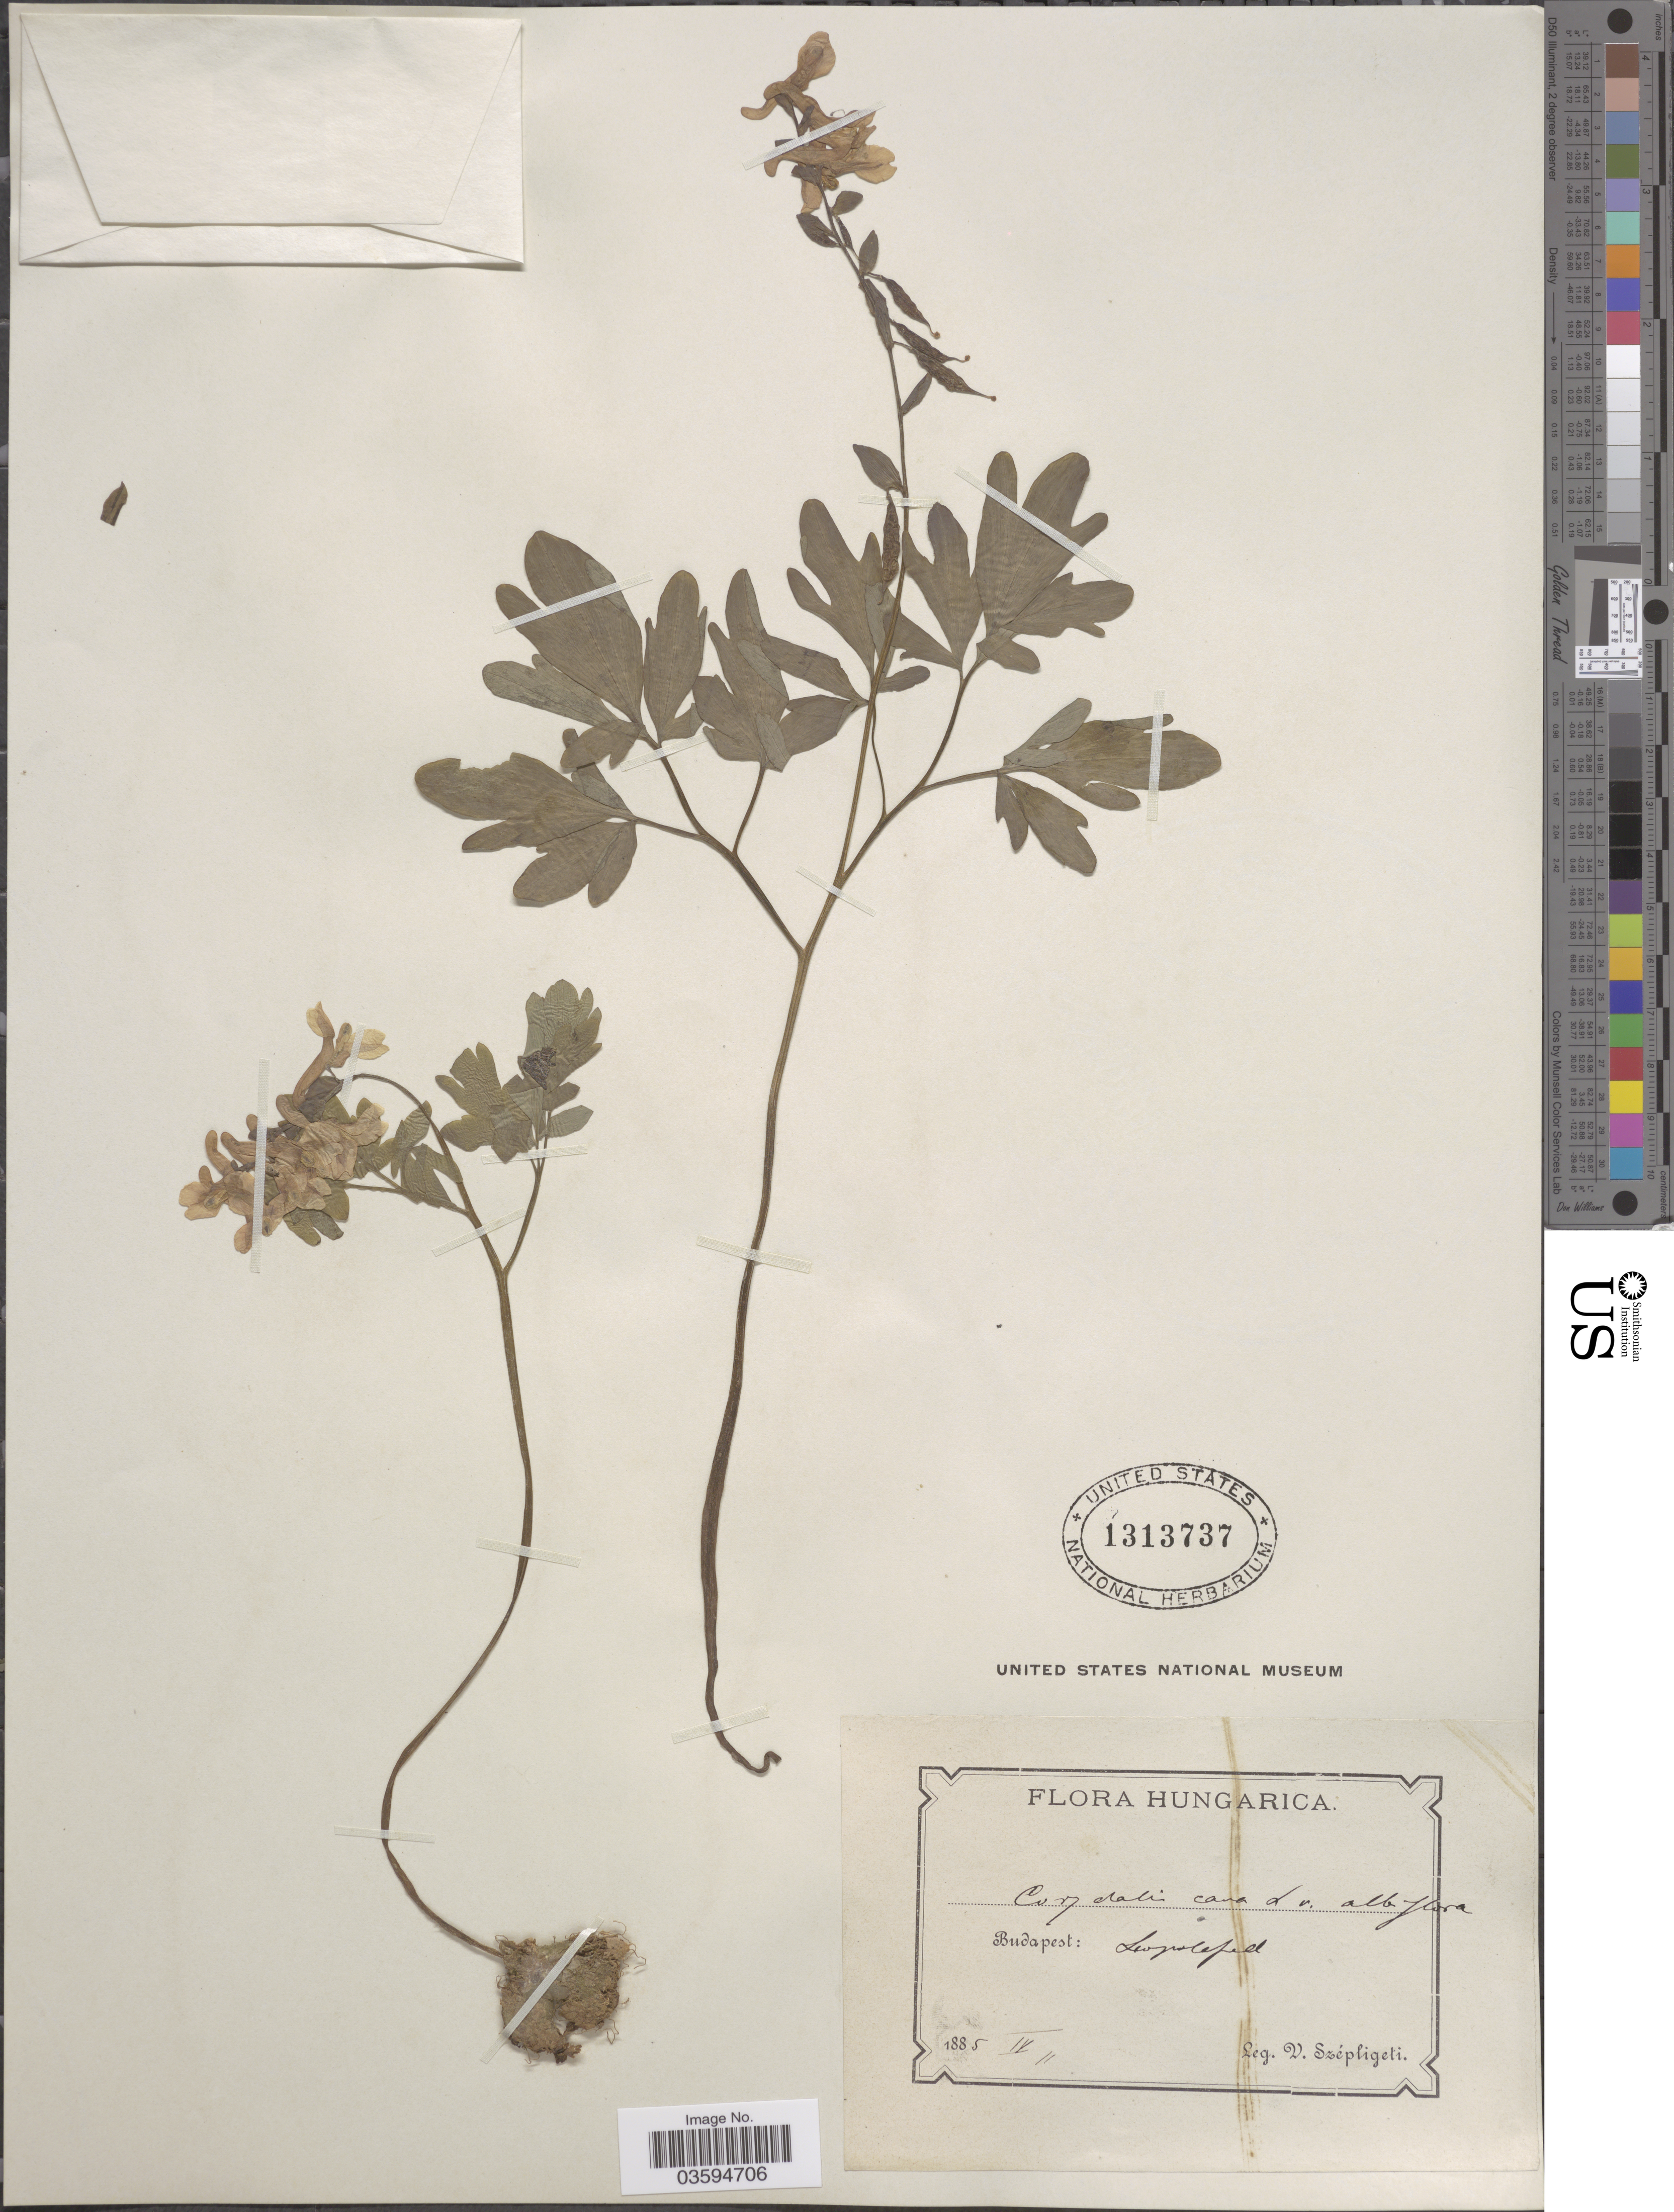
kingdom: Plantae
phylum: Tracheophyta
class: Magnoliopsida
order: Ranunculales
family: Papaveraceae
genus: Corydalis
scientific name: Corydalis cava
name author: Schweigger & Körte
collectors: W. Szépligeti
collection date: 1885-04-11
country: Hungary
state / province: Budapest, Capital District of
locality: Leopoldfeld.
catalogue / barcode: US 1313737